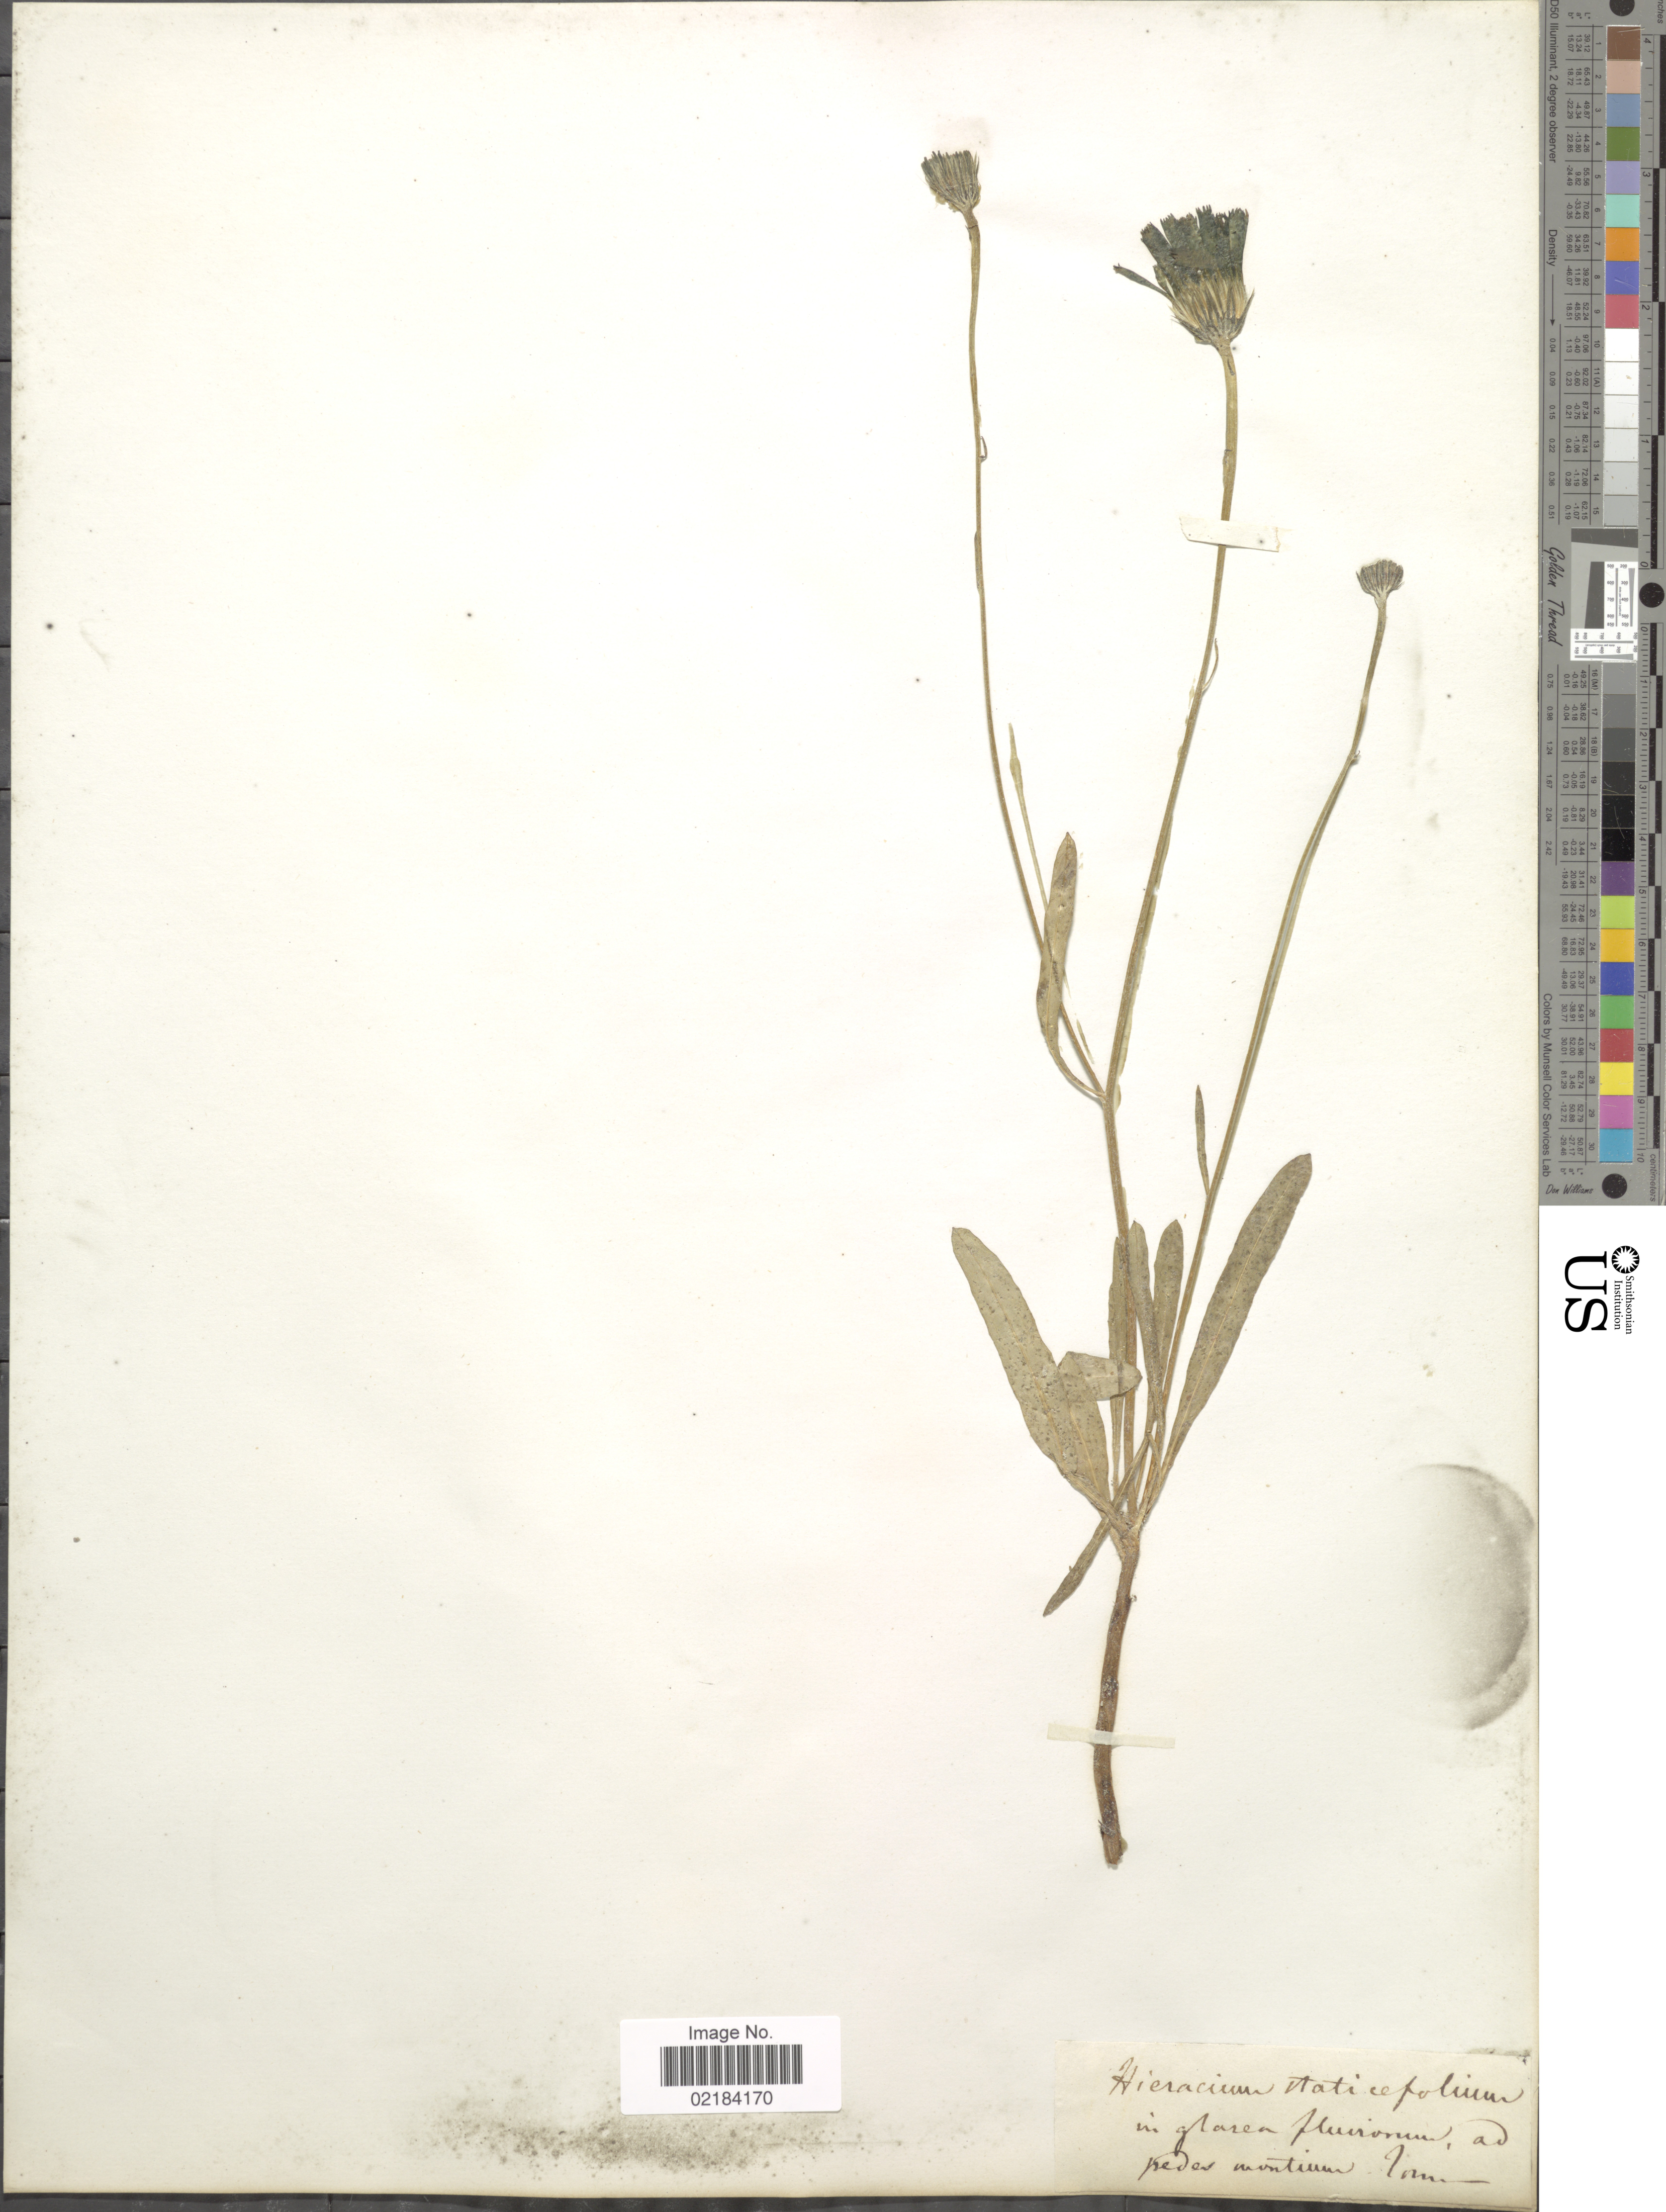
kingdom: Plantae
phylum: Tracheophyta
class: Magnoliopsida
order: Asterales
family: Asteraceae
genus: Hieracium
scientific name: Hieracium staticifolium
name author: Vill.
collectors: Tomur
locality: In glarea fluvi [illegible text] ad pedes montium [interpreted]